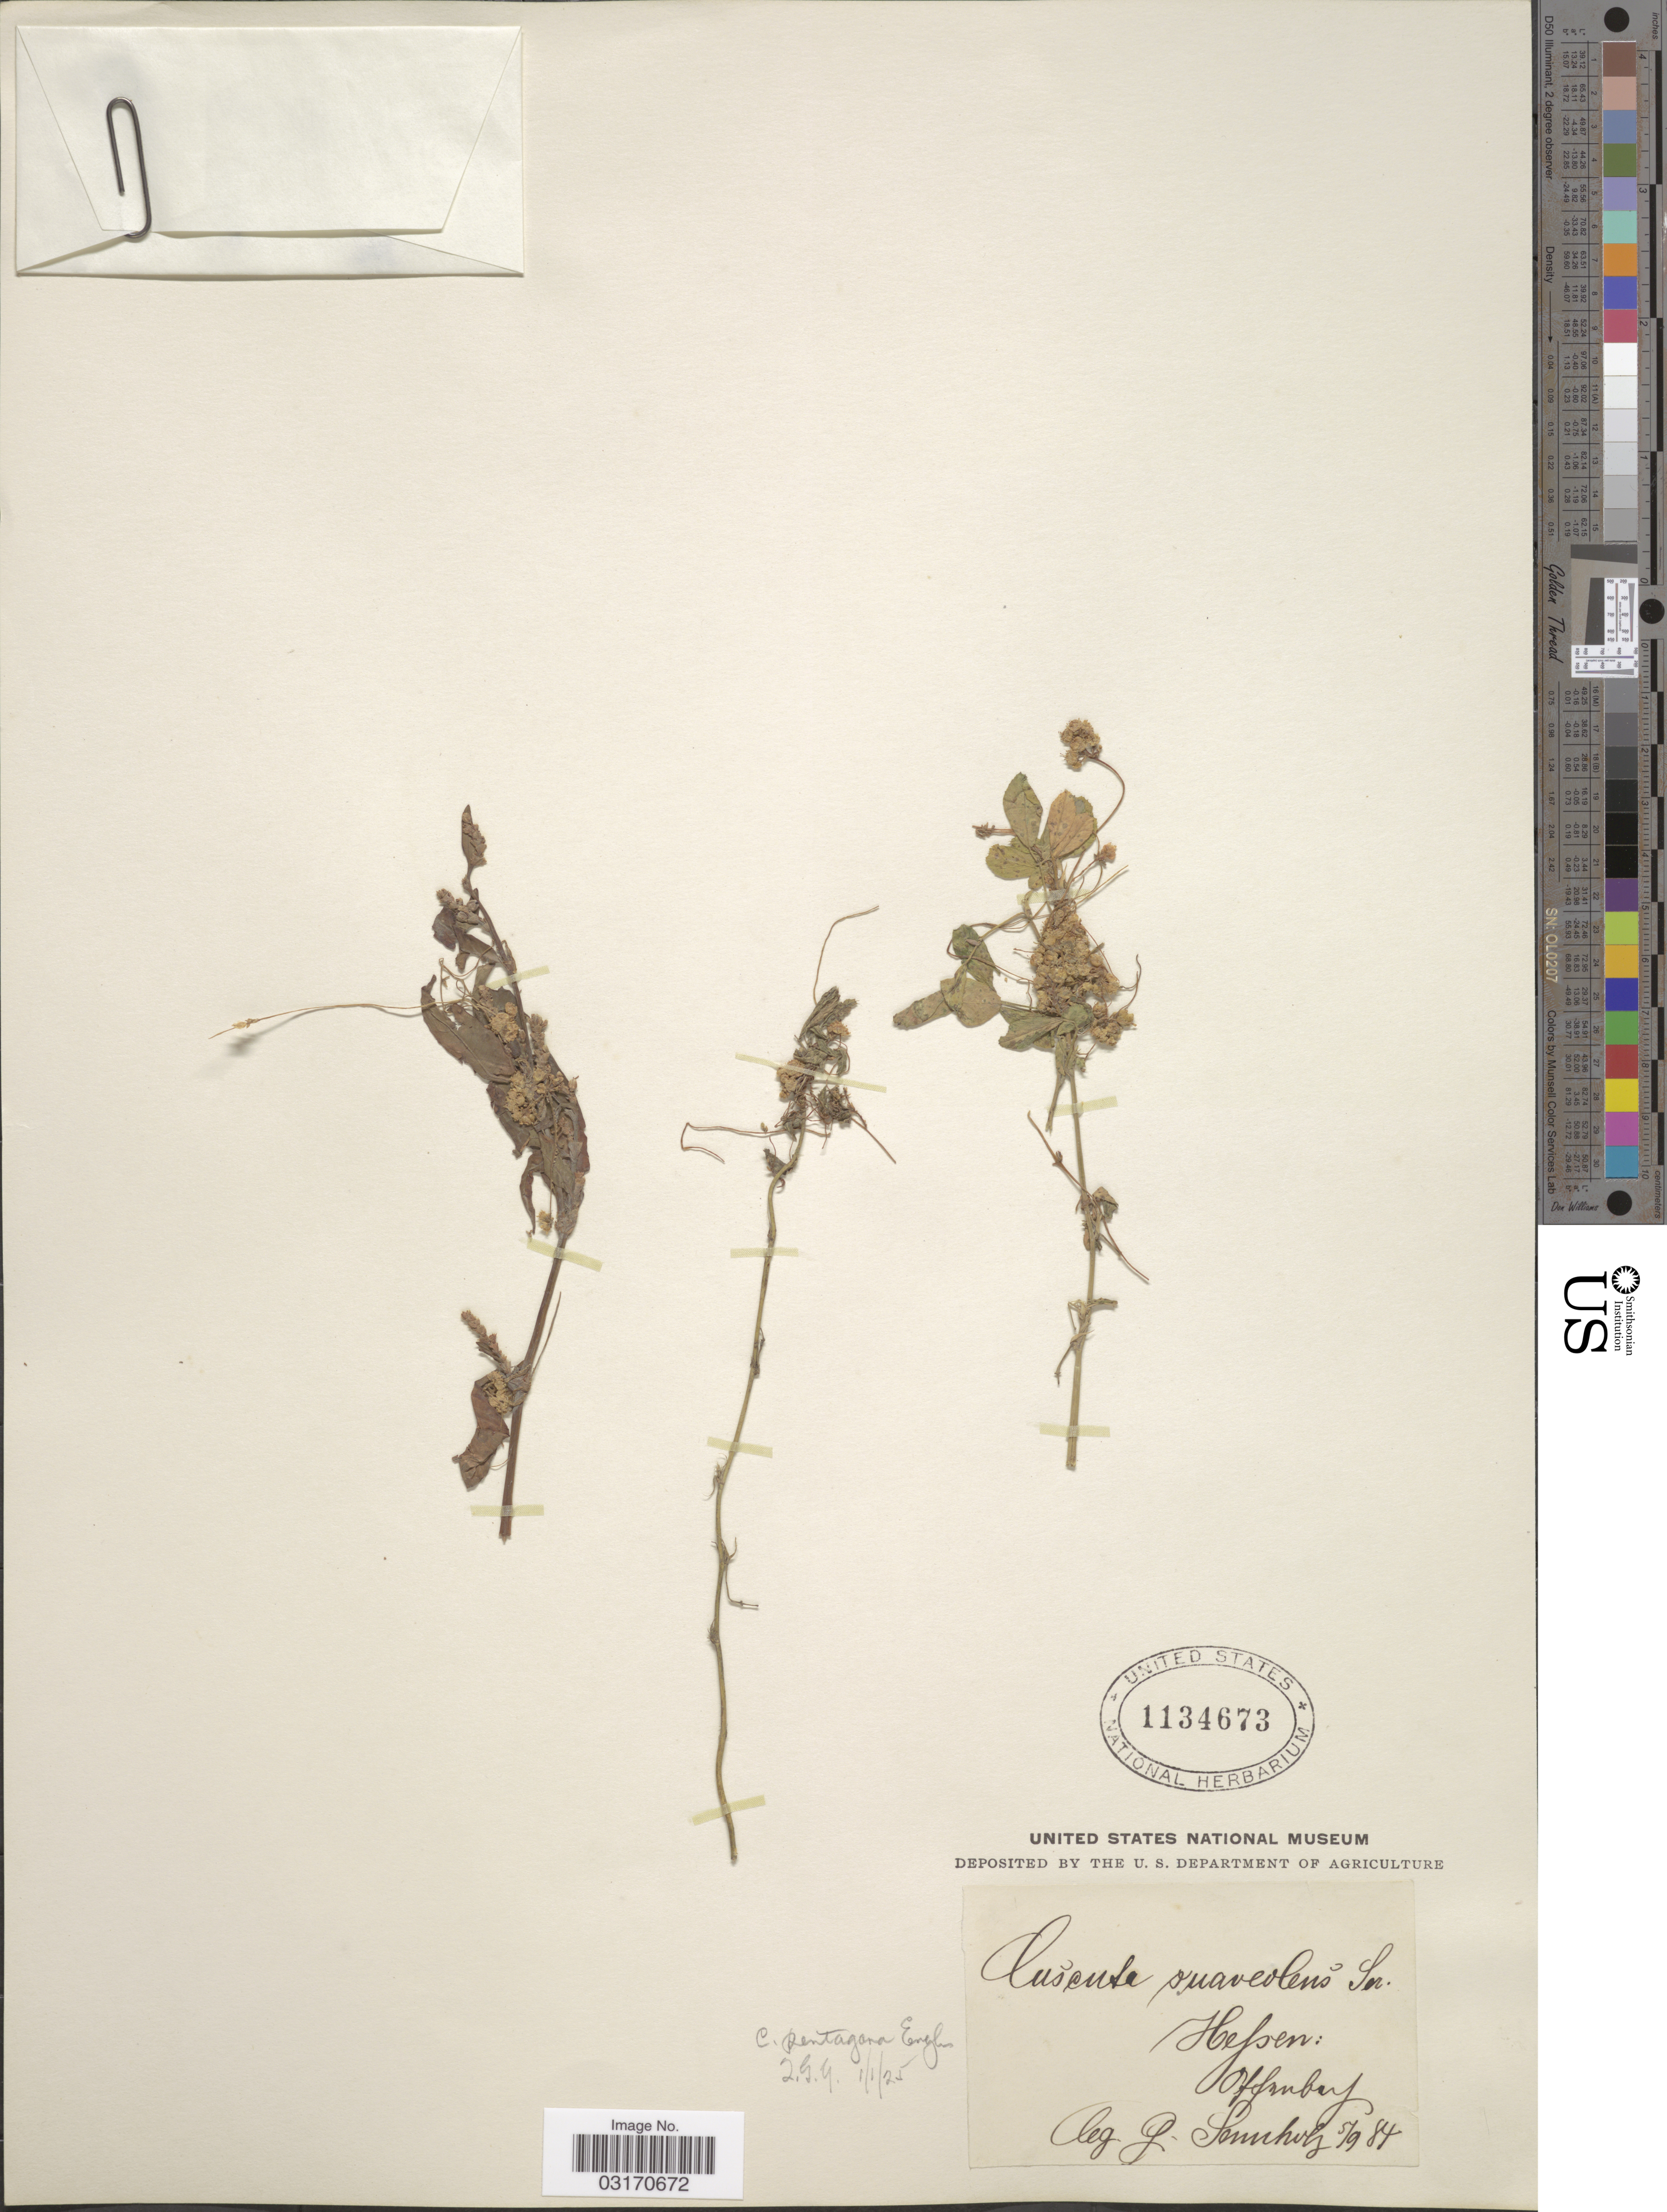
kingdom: Plantae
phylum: Tracheophyta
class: Magnoliopsida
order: Solanales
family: Convolvulaceae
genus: Cuscuta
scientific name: Cuscuta pentagona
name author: Engelm.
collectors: G. Sennholz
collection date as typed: Transcribed d/m/y: 5/9/84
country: Germany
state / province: Hesse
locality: Hessen: Offenbarf. [interpreted]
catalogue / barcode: US 1134673